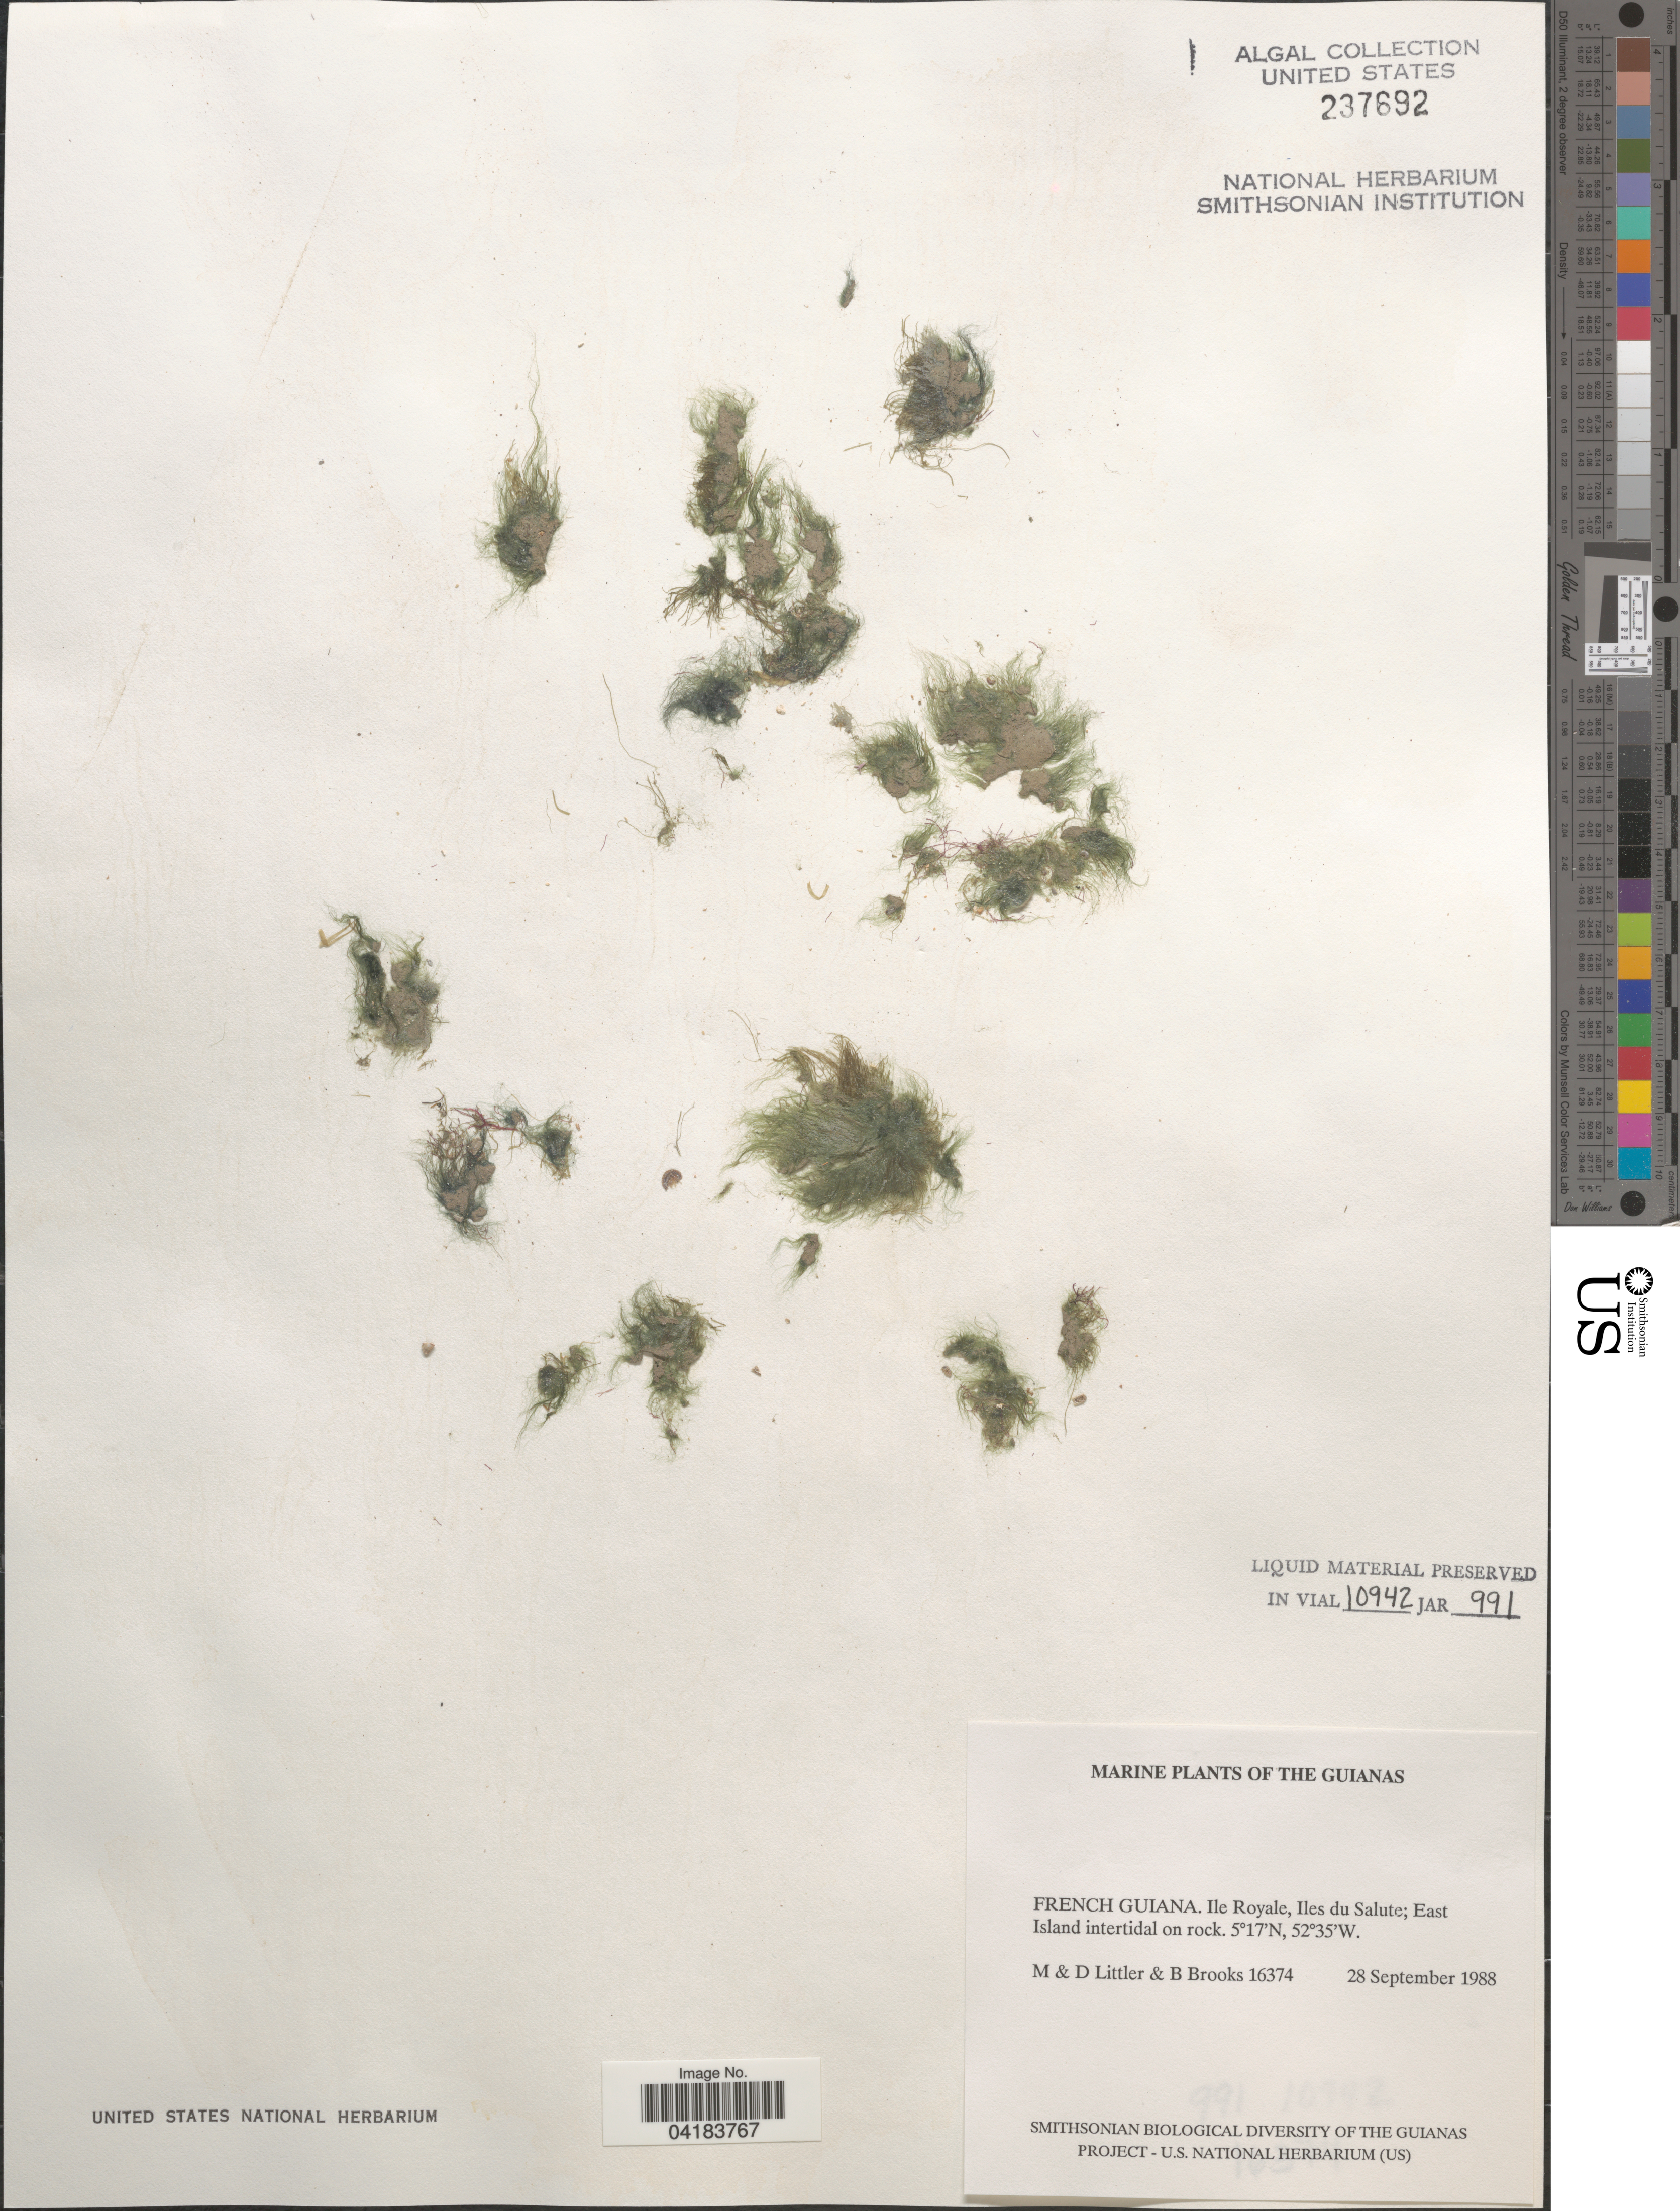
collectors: M. Littler, D. S. Littler & B. Brooks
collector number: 16374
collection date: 1988-09-28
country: French Guiana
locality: The Guianas. Ile Royale, Iles du Salute; East Island intertidal on rock.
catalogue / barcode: US 237692